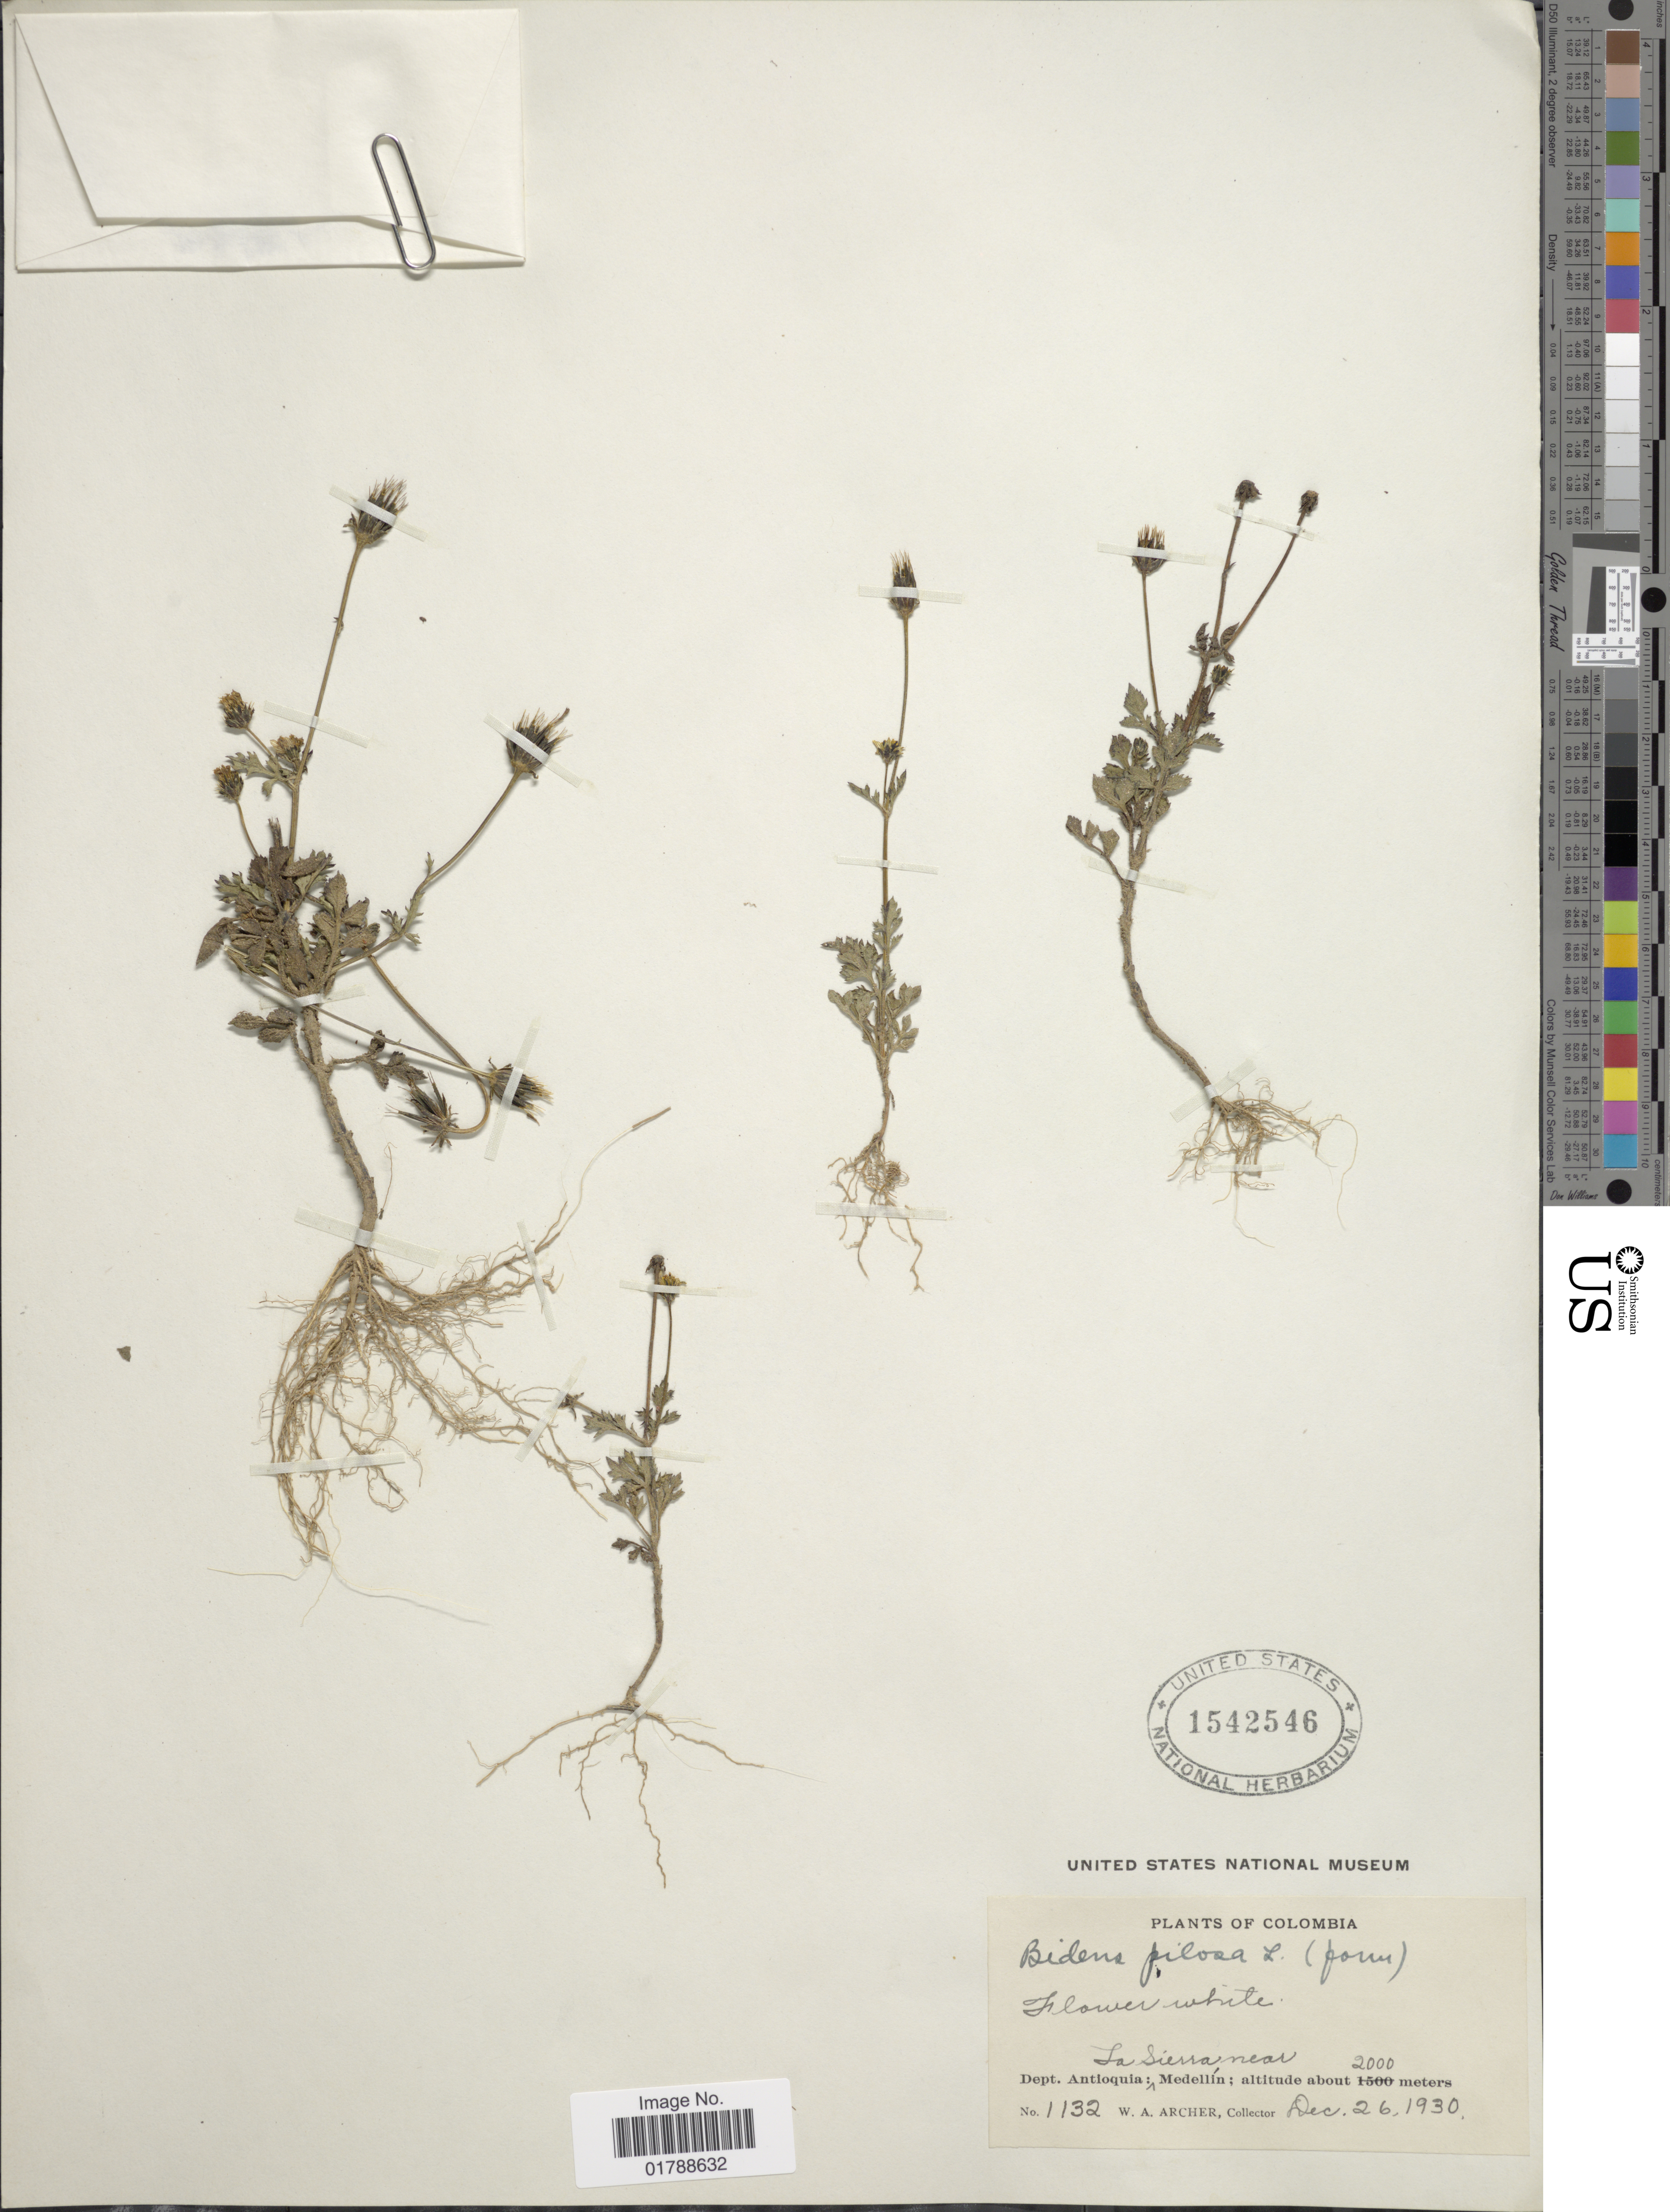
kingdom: Plantae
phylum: Tracheophyta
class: Magnoliopsida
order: Asterales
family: Asteraceae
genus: Bidens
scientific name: Bidens pilosa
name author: L.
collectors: W. A. Archer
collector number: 1132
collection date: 1930-12-26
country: Colombia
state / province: Antioquia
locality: La Sierra near Medellín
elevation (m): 2000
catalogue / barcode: US 1542546